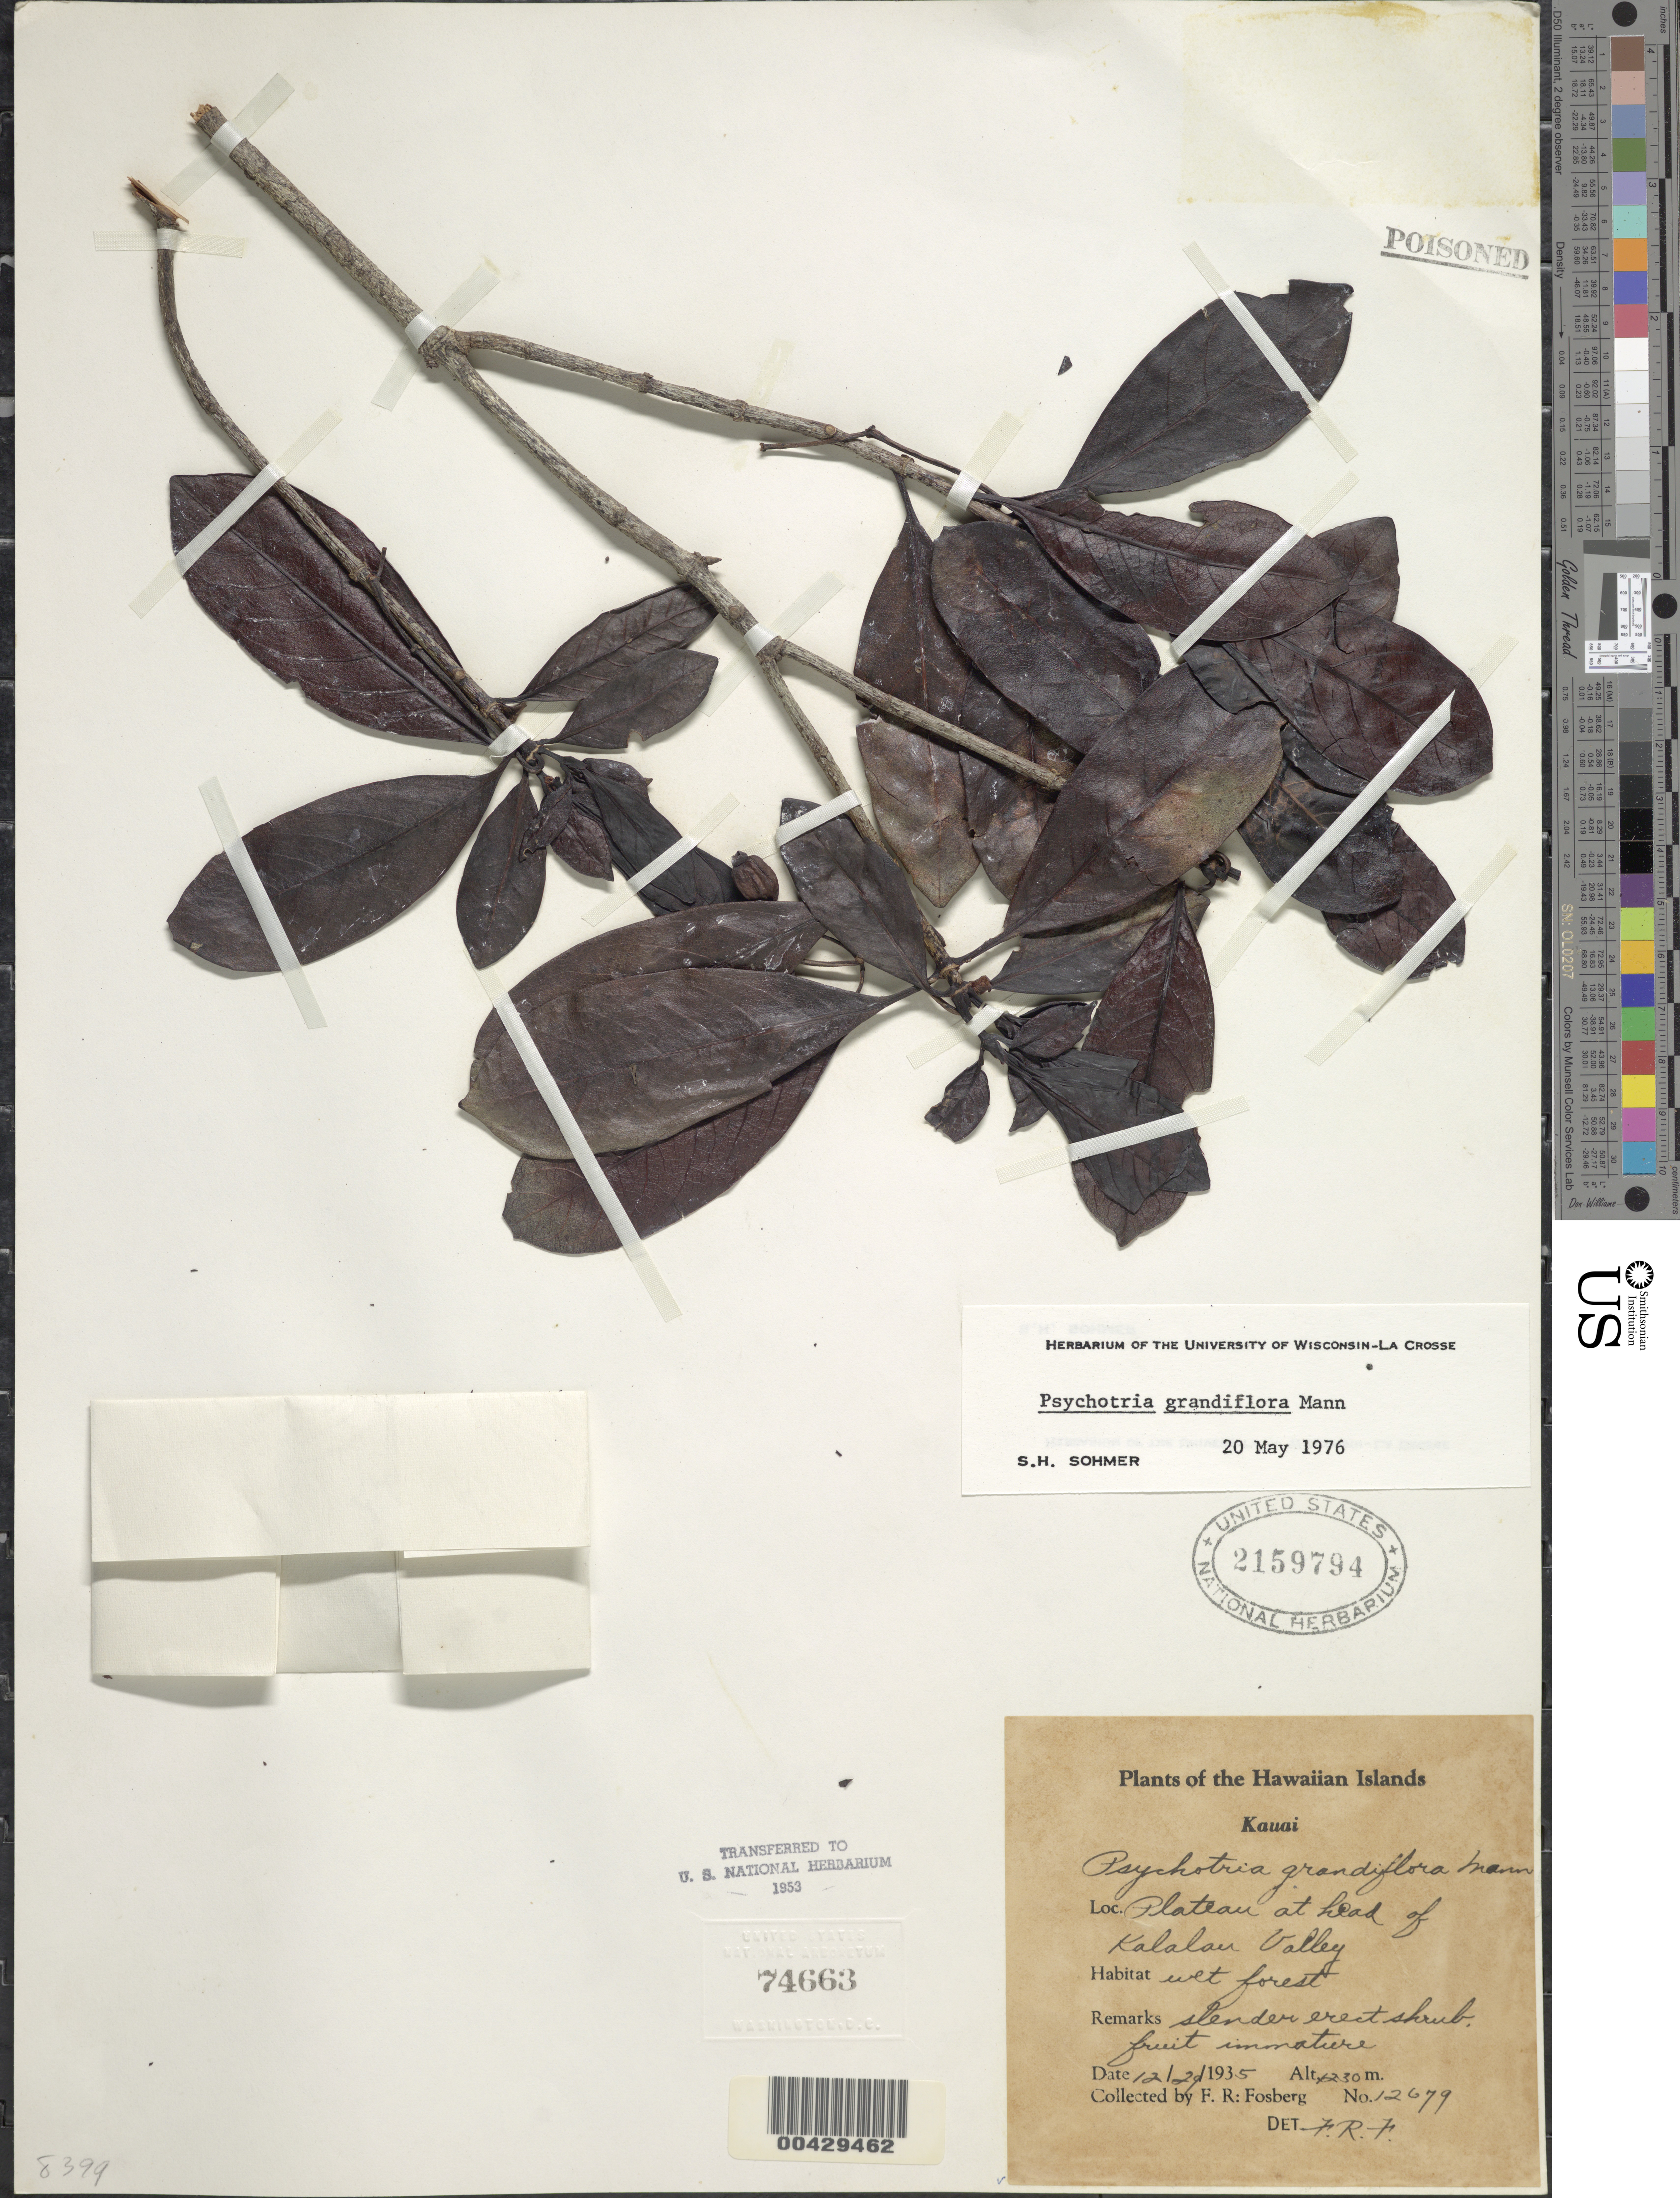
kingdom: Plantae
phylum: Tracheophyta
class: Magnoliopsida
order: Gentianales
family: Rubiaceae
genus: Psychotria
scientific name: Psychotria grandiflora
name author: H. Mann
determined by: Fosberg, F. R.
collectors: F. R. Fosberg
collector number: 12679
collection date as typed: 29 Dec 1935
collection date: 1935-12-29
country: United States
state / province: Hawaii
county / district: Kauai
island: Kaua'i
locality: Plateau at head of Kalalau Valley.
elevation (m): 1230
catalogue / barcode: US 2159794